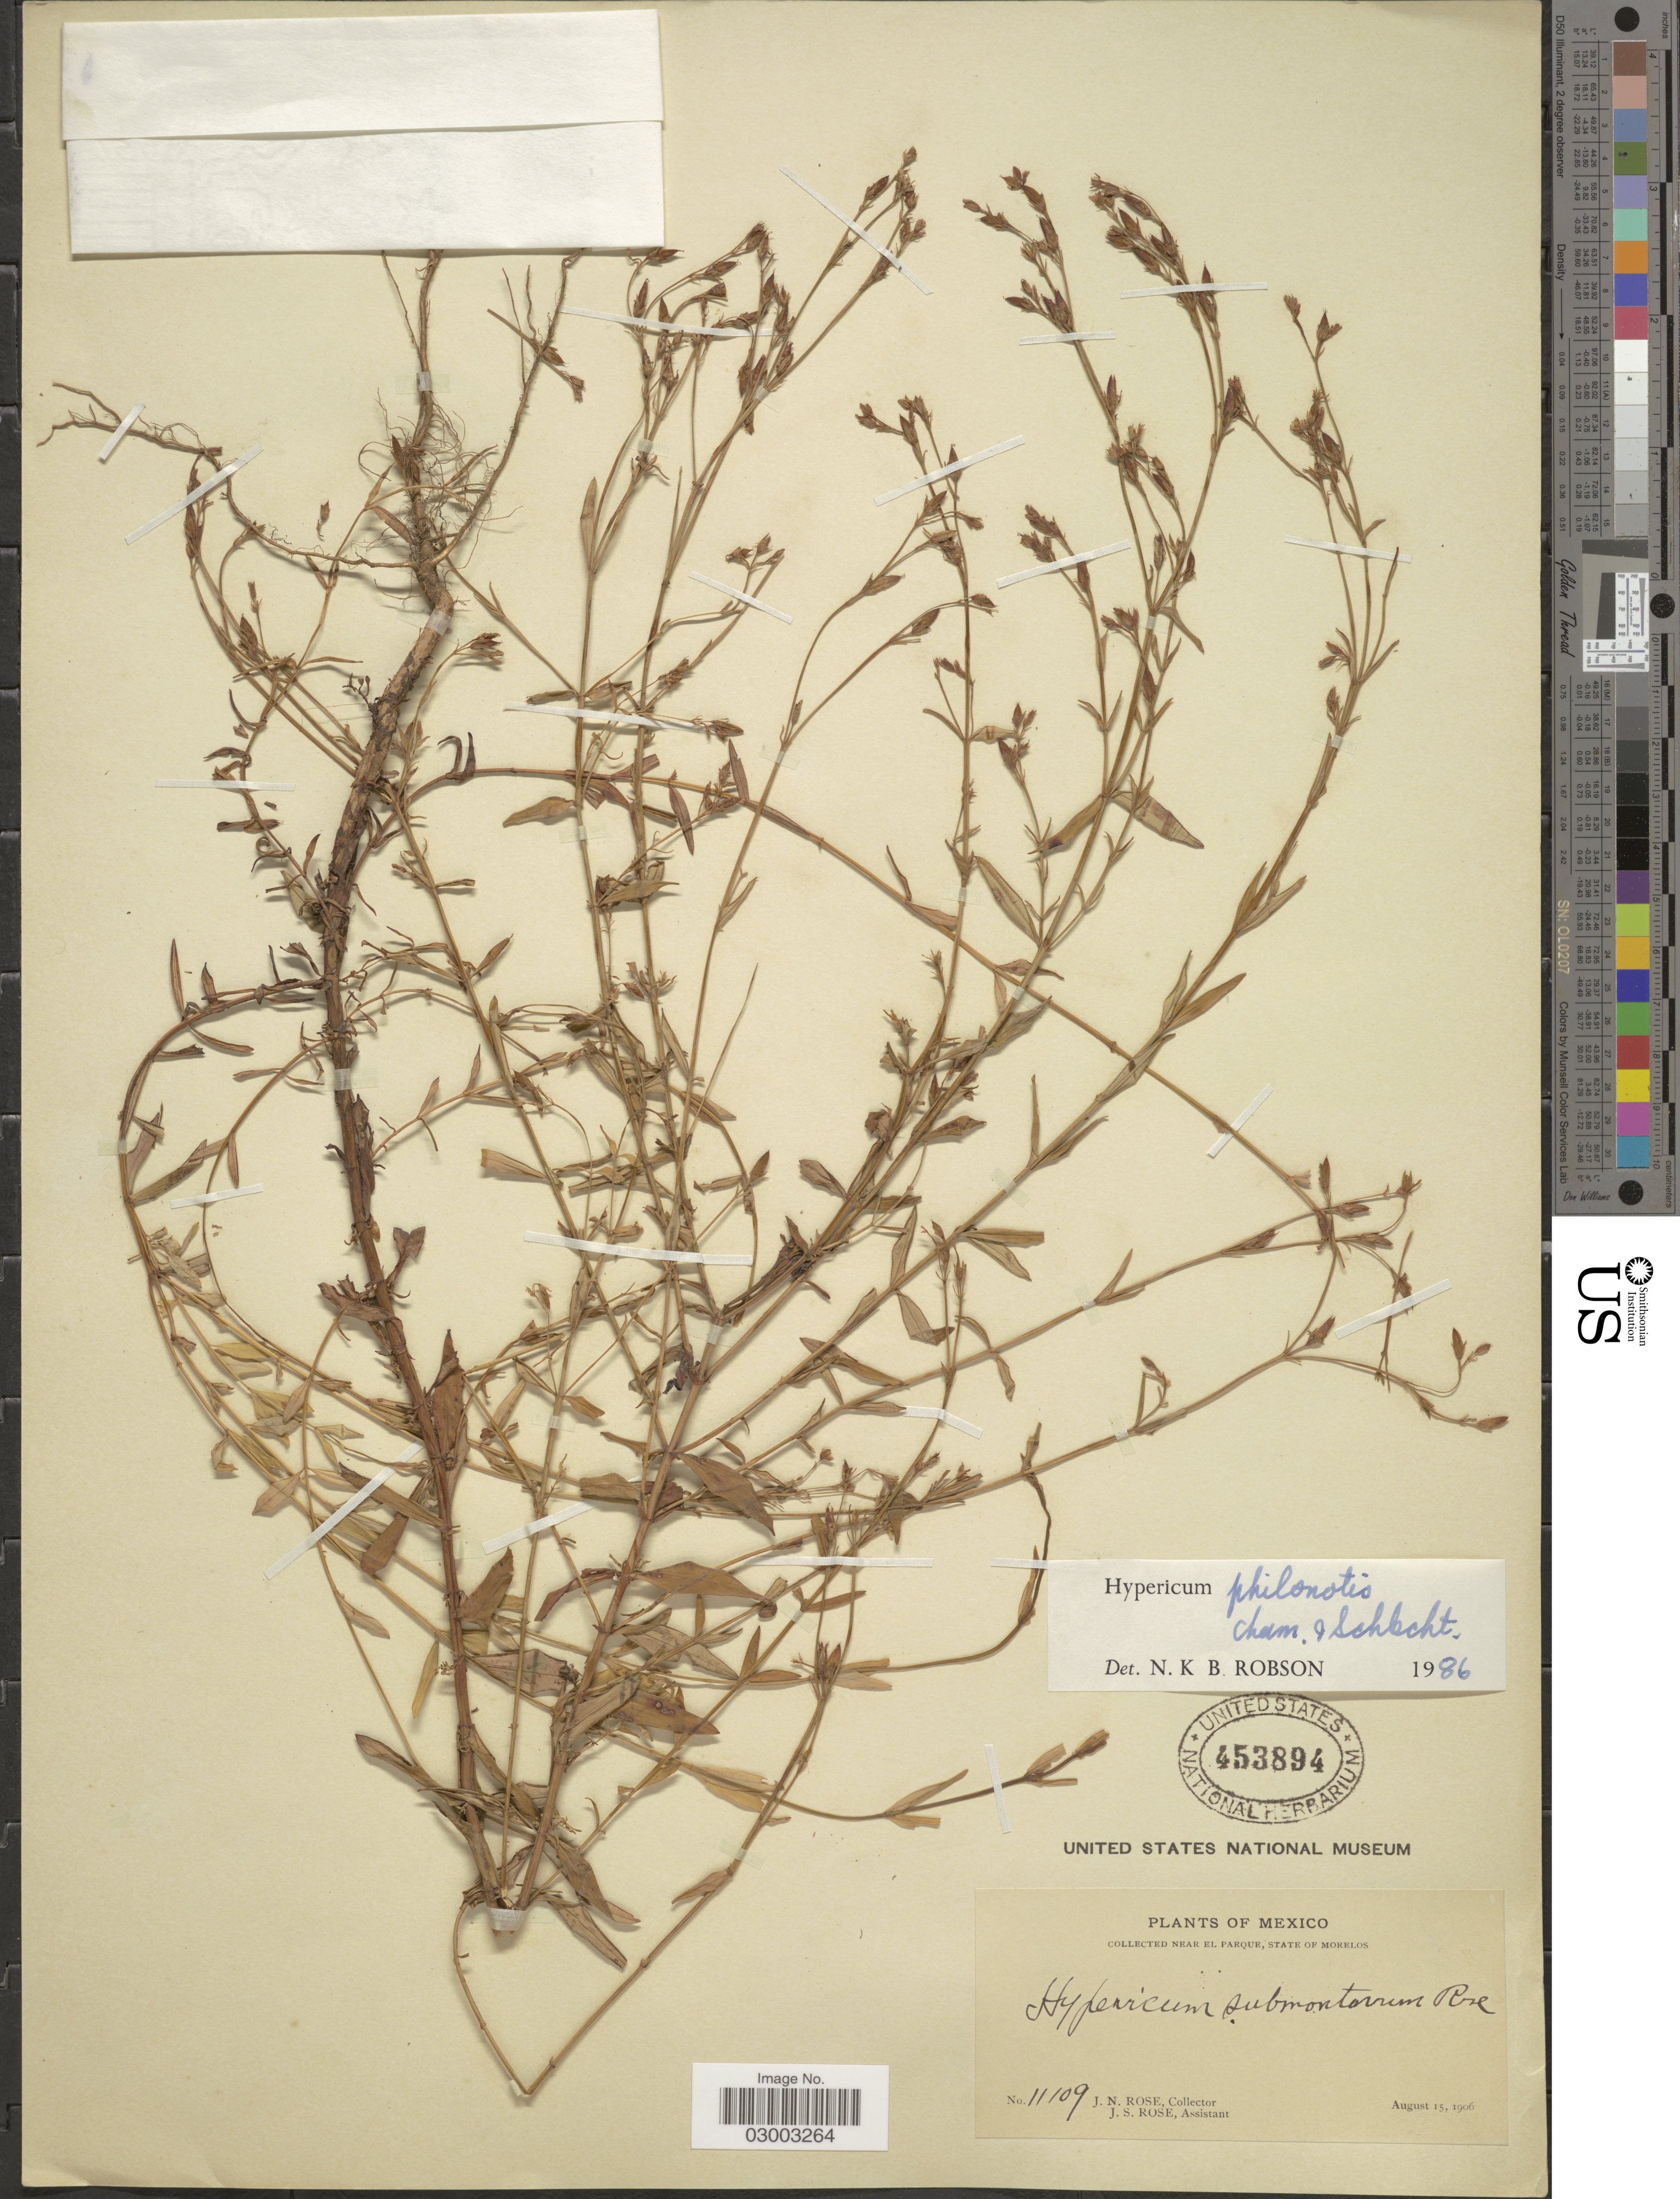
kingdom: Plantae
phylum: Tracheophyta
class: Magnoliopsida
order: Malpighiales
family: Hypericaceae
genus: Hypericum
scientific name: Hypericum philonotis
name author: Schltdl. & Cham.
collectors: J. N. Rose & J. S. Rose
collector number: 11109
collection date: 1906-08-15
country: Mexico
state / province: Morelos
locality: Near El Parque, State of Morelos.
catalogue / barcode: US 453894